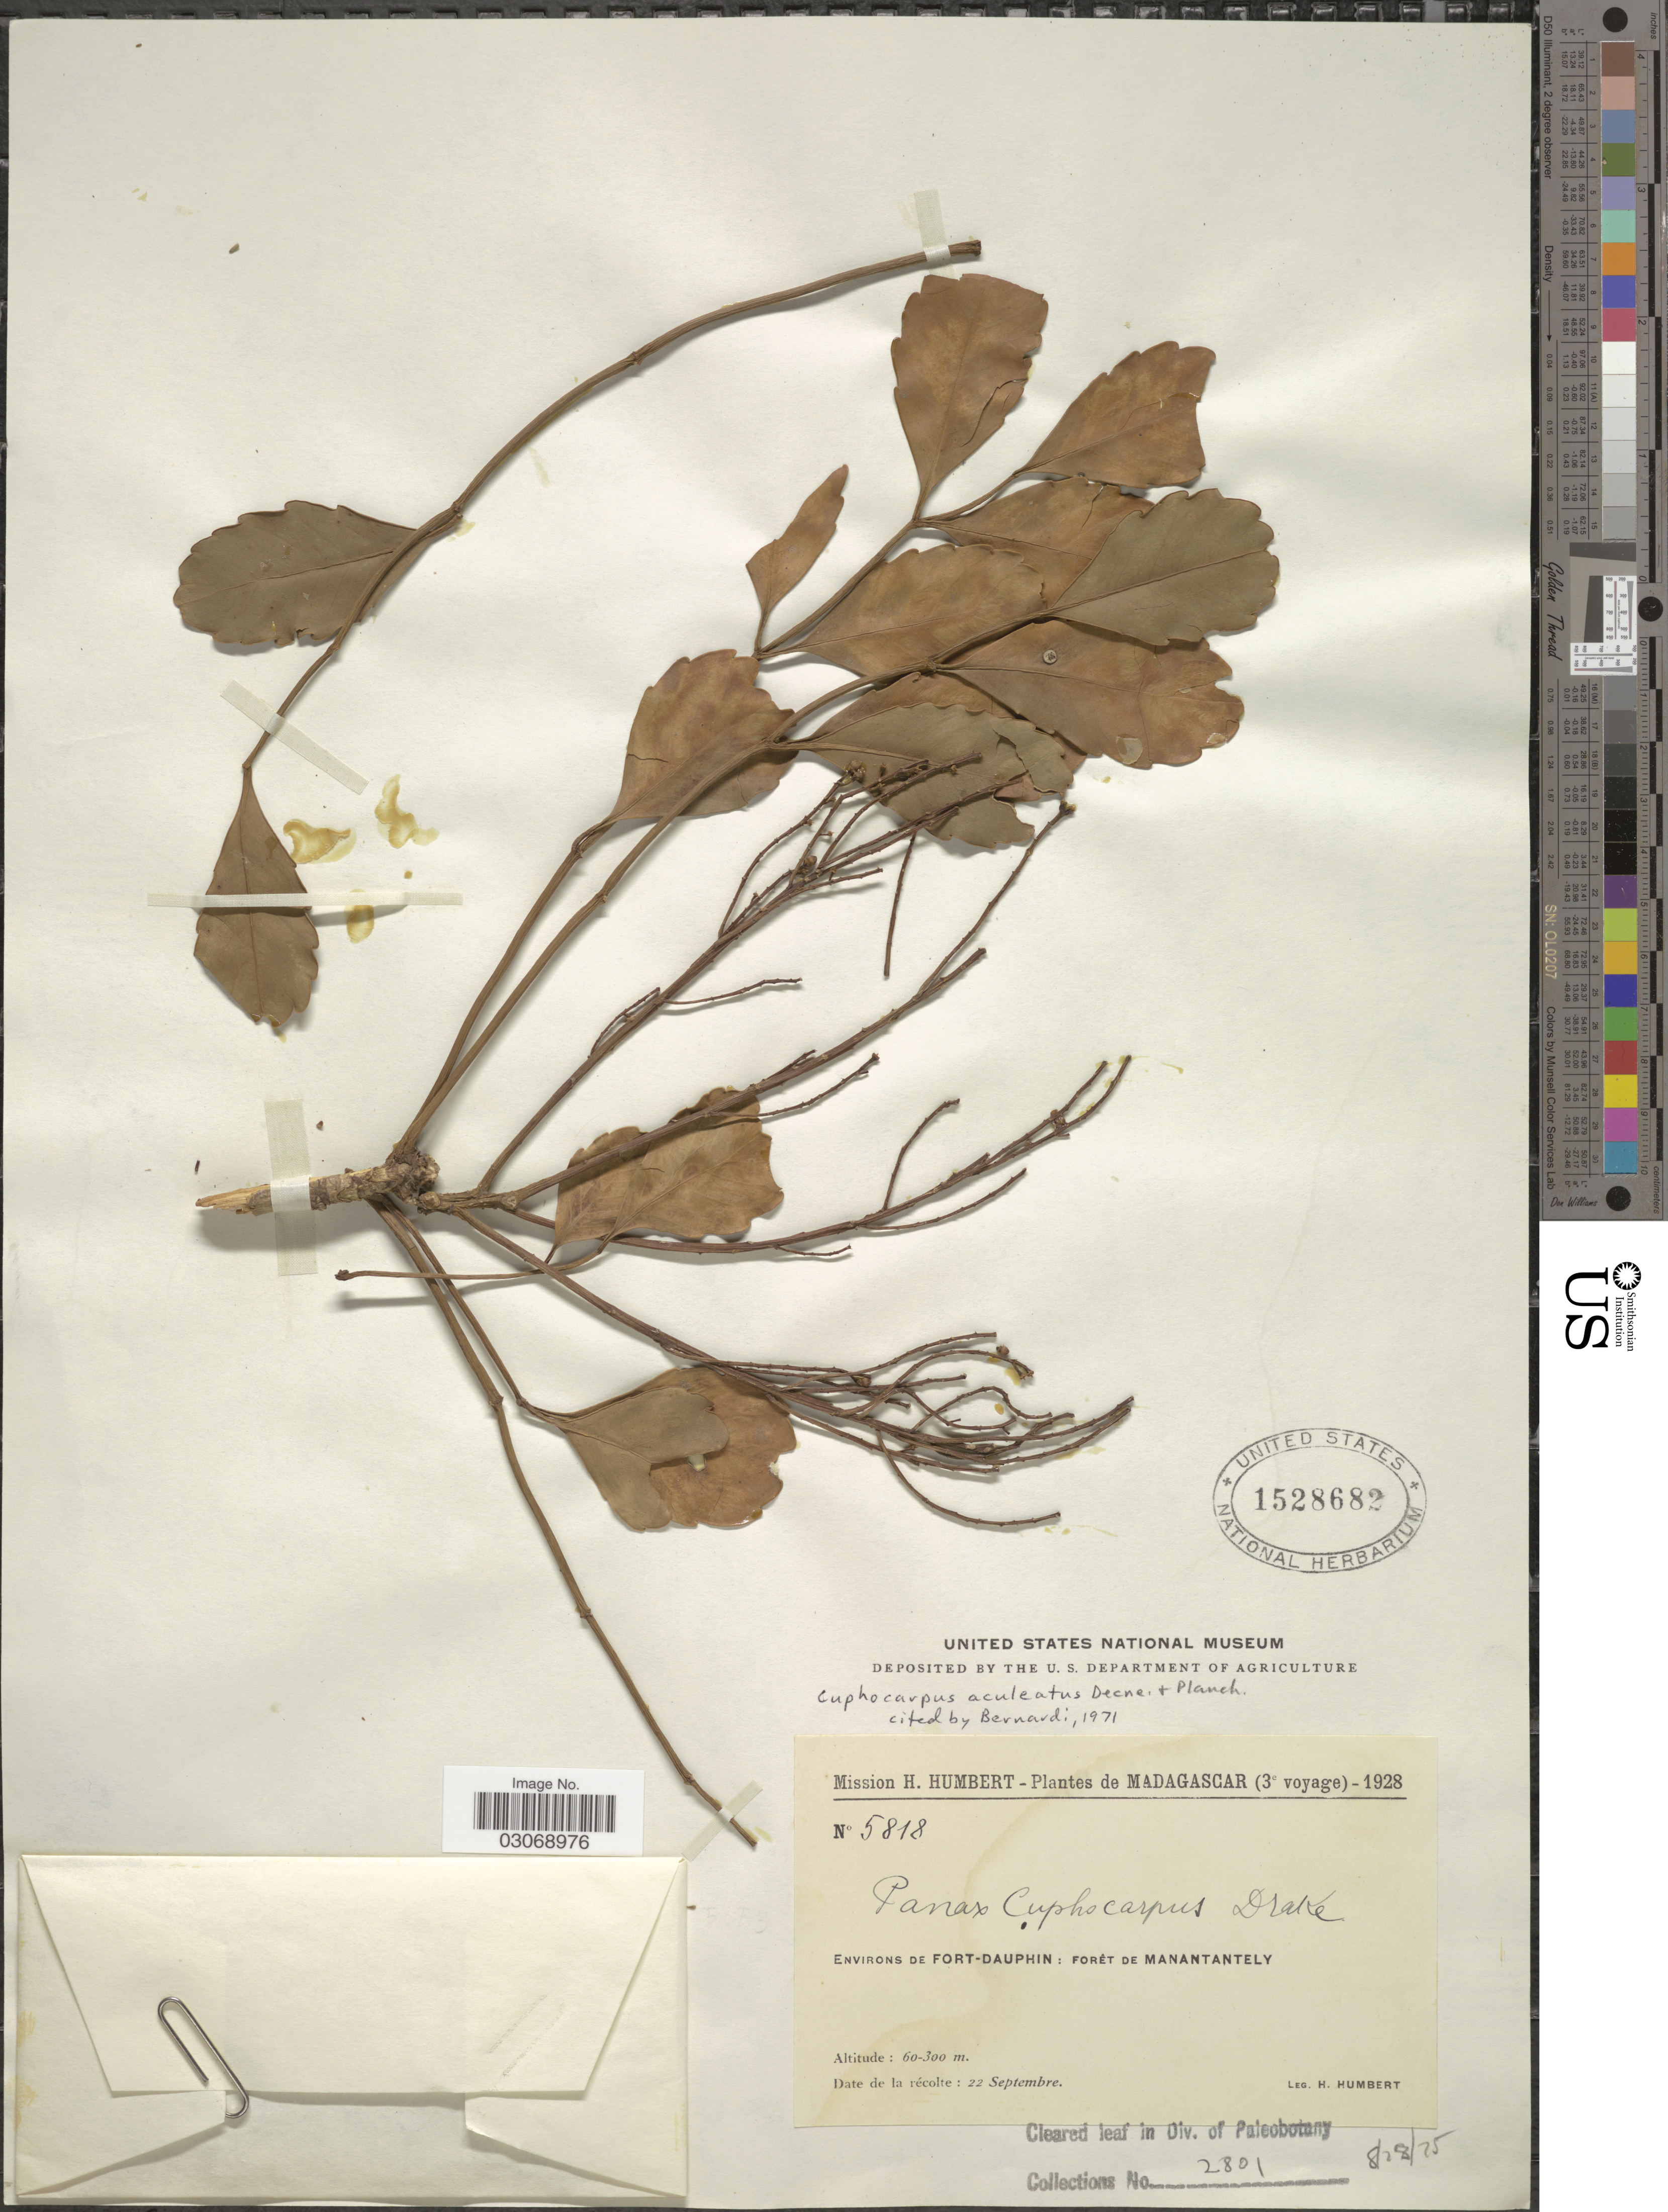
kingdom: Plantae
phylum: Tracheophyta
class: Magnoliopsida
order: Apiales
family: Araliaceae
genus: Cuphocarpus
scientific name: Cuphocarpus aculeatus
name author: Decne. & Planch.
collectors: H. Humbert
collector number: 5818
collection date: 1928-09-22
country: Madagascar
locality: Environs de Fort-Dauphin: Forêt de Manantantely.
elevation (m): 60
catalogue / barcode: US 1528682